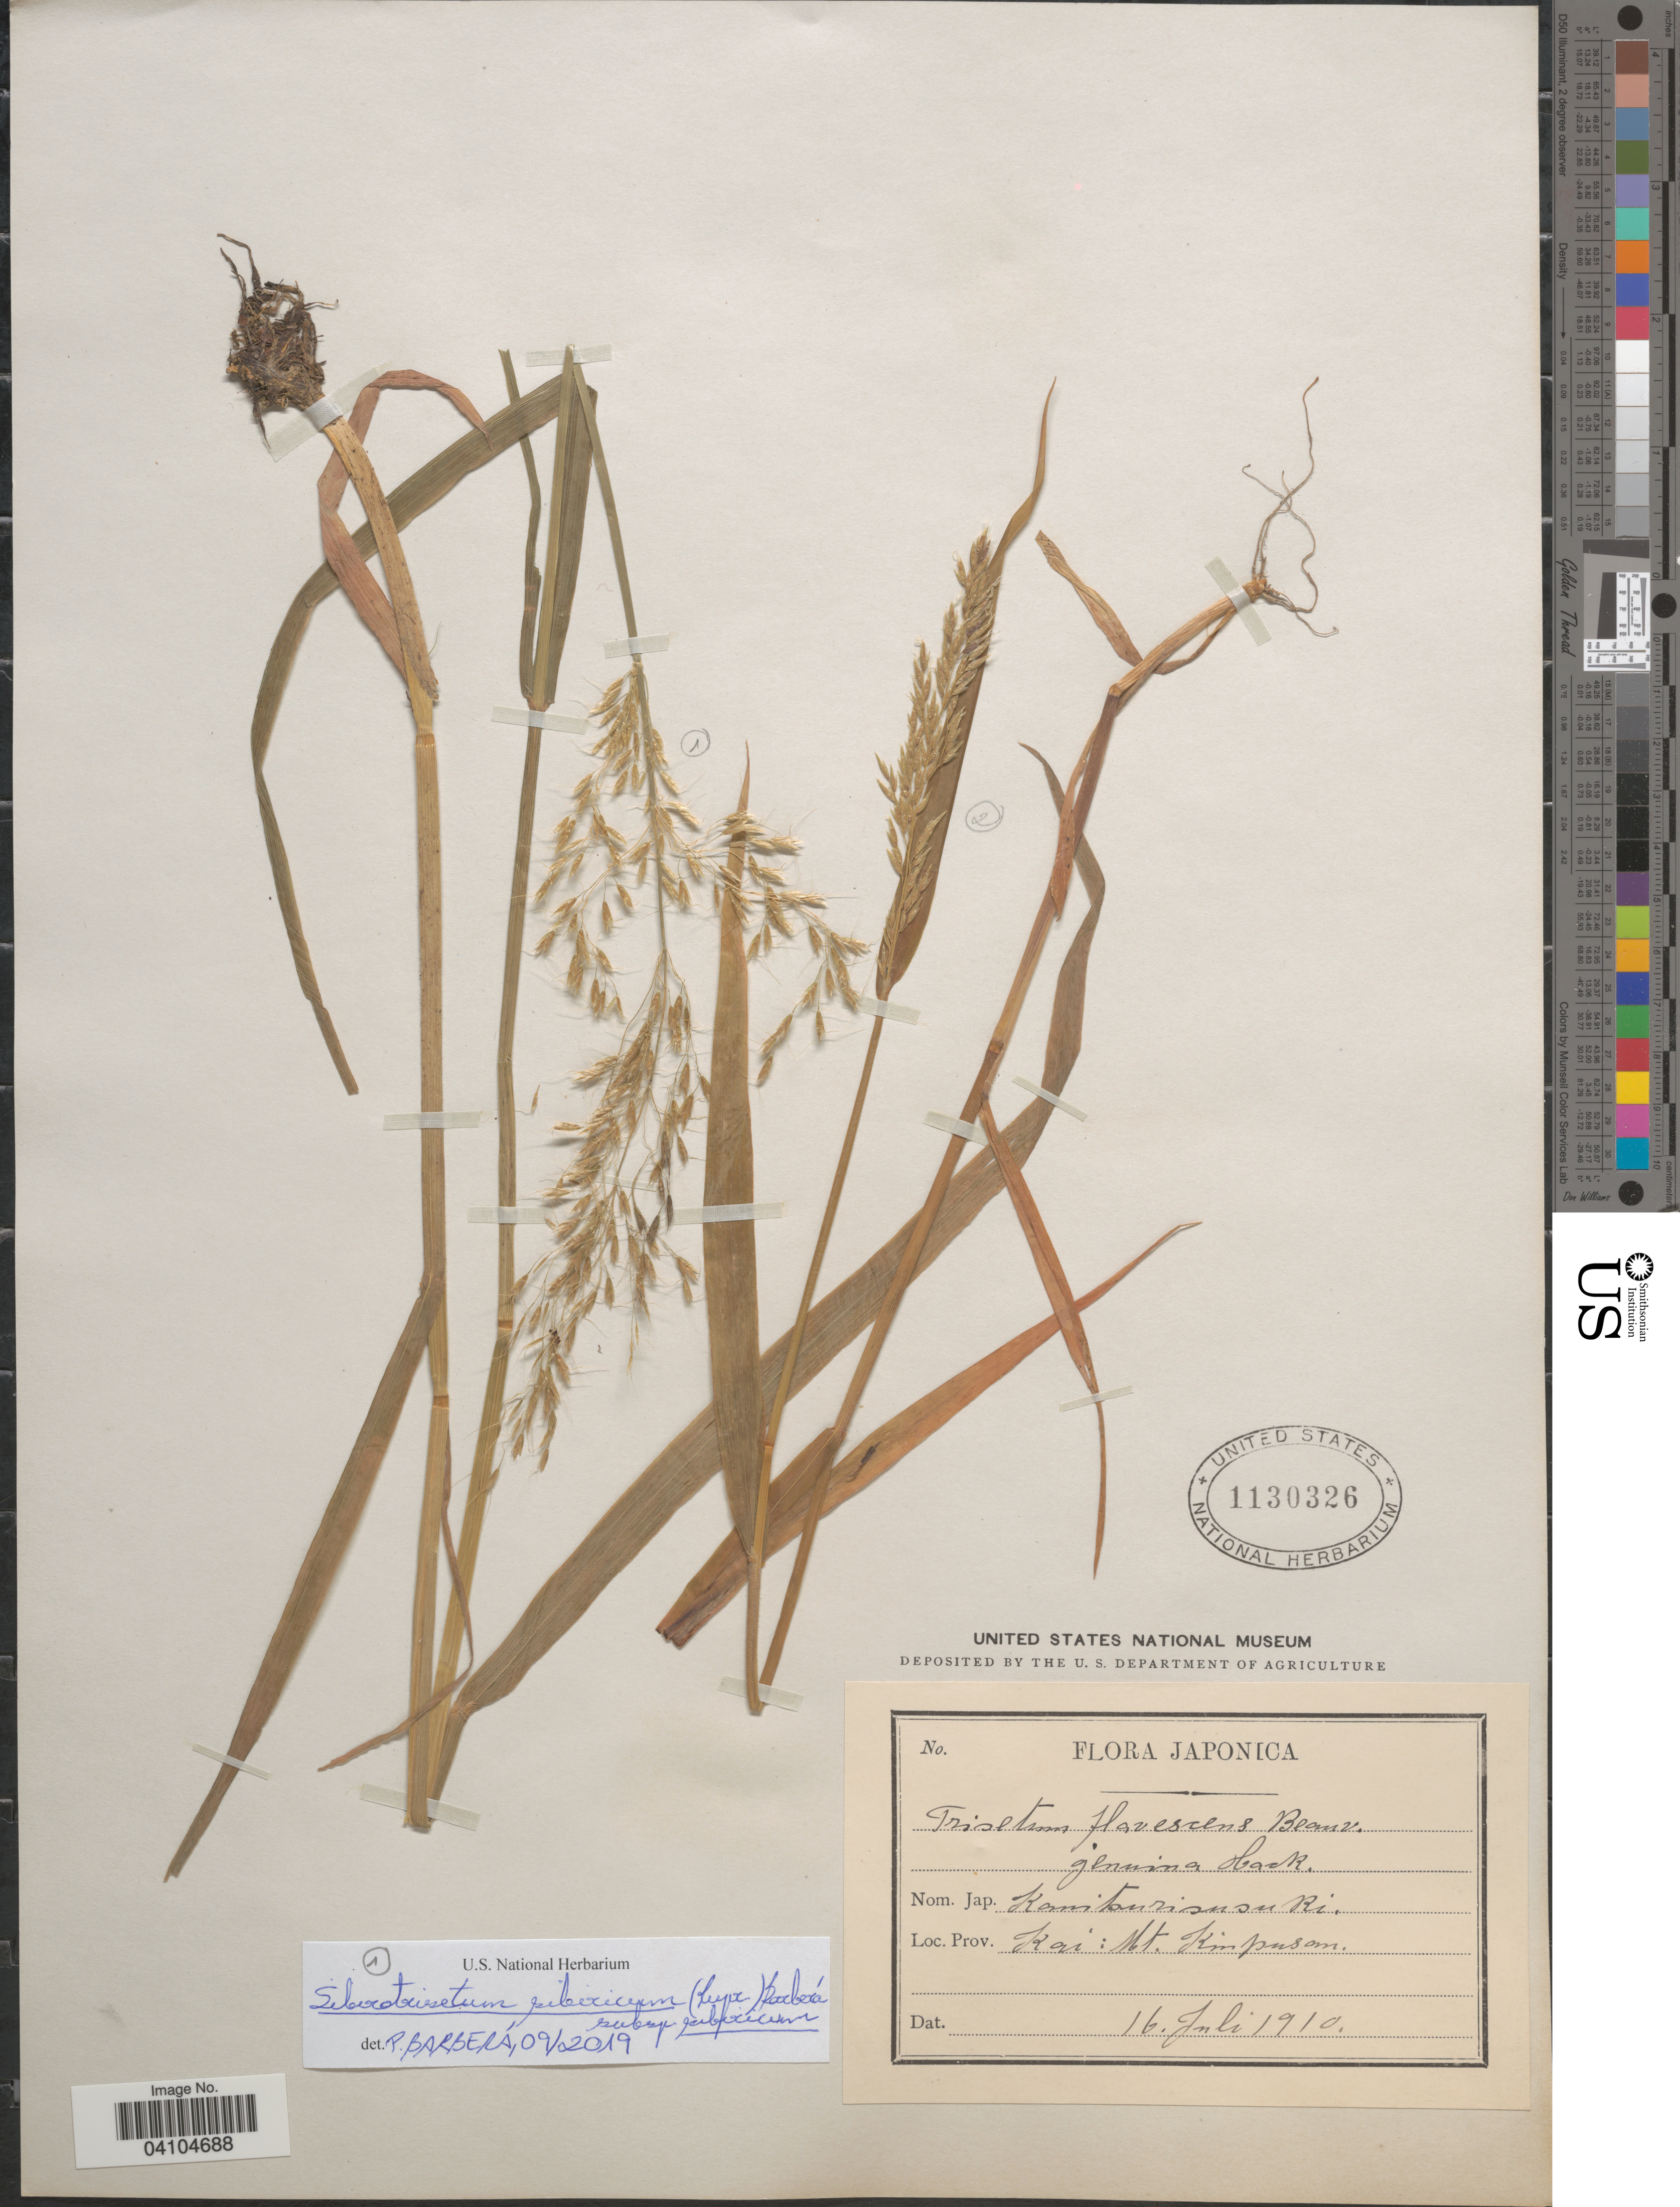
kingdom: Plantae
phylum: Tracheophyta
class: Liliopsida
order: Poales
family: Poaceae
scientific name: Siberotrisetum sibiricum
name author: (Desf.) Tzvelev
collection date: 1910-07-16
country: Japan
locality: Prov. Kai: Mt. Kimpusam.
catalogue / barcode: US 1130326